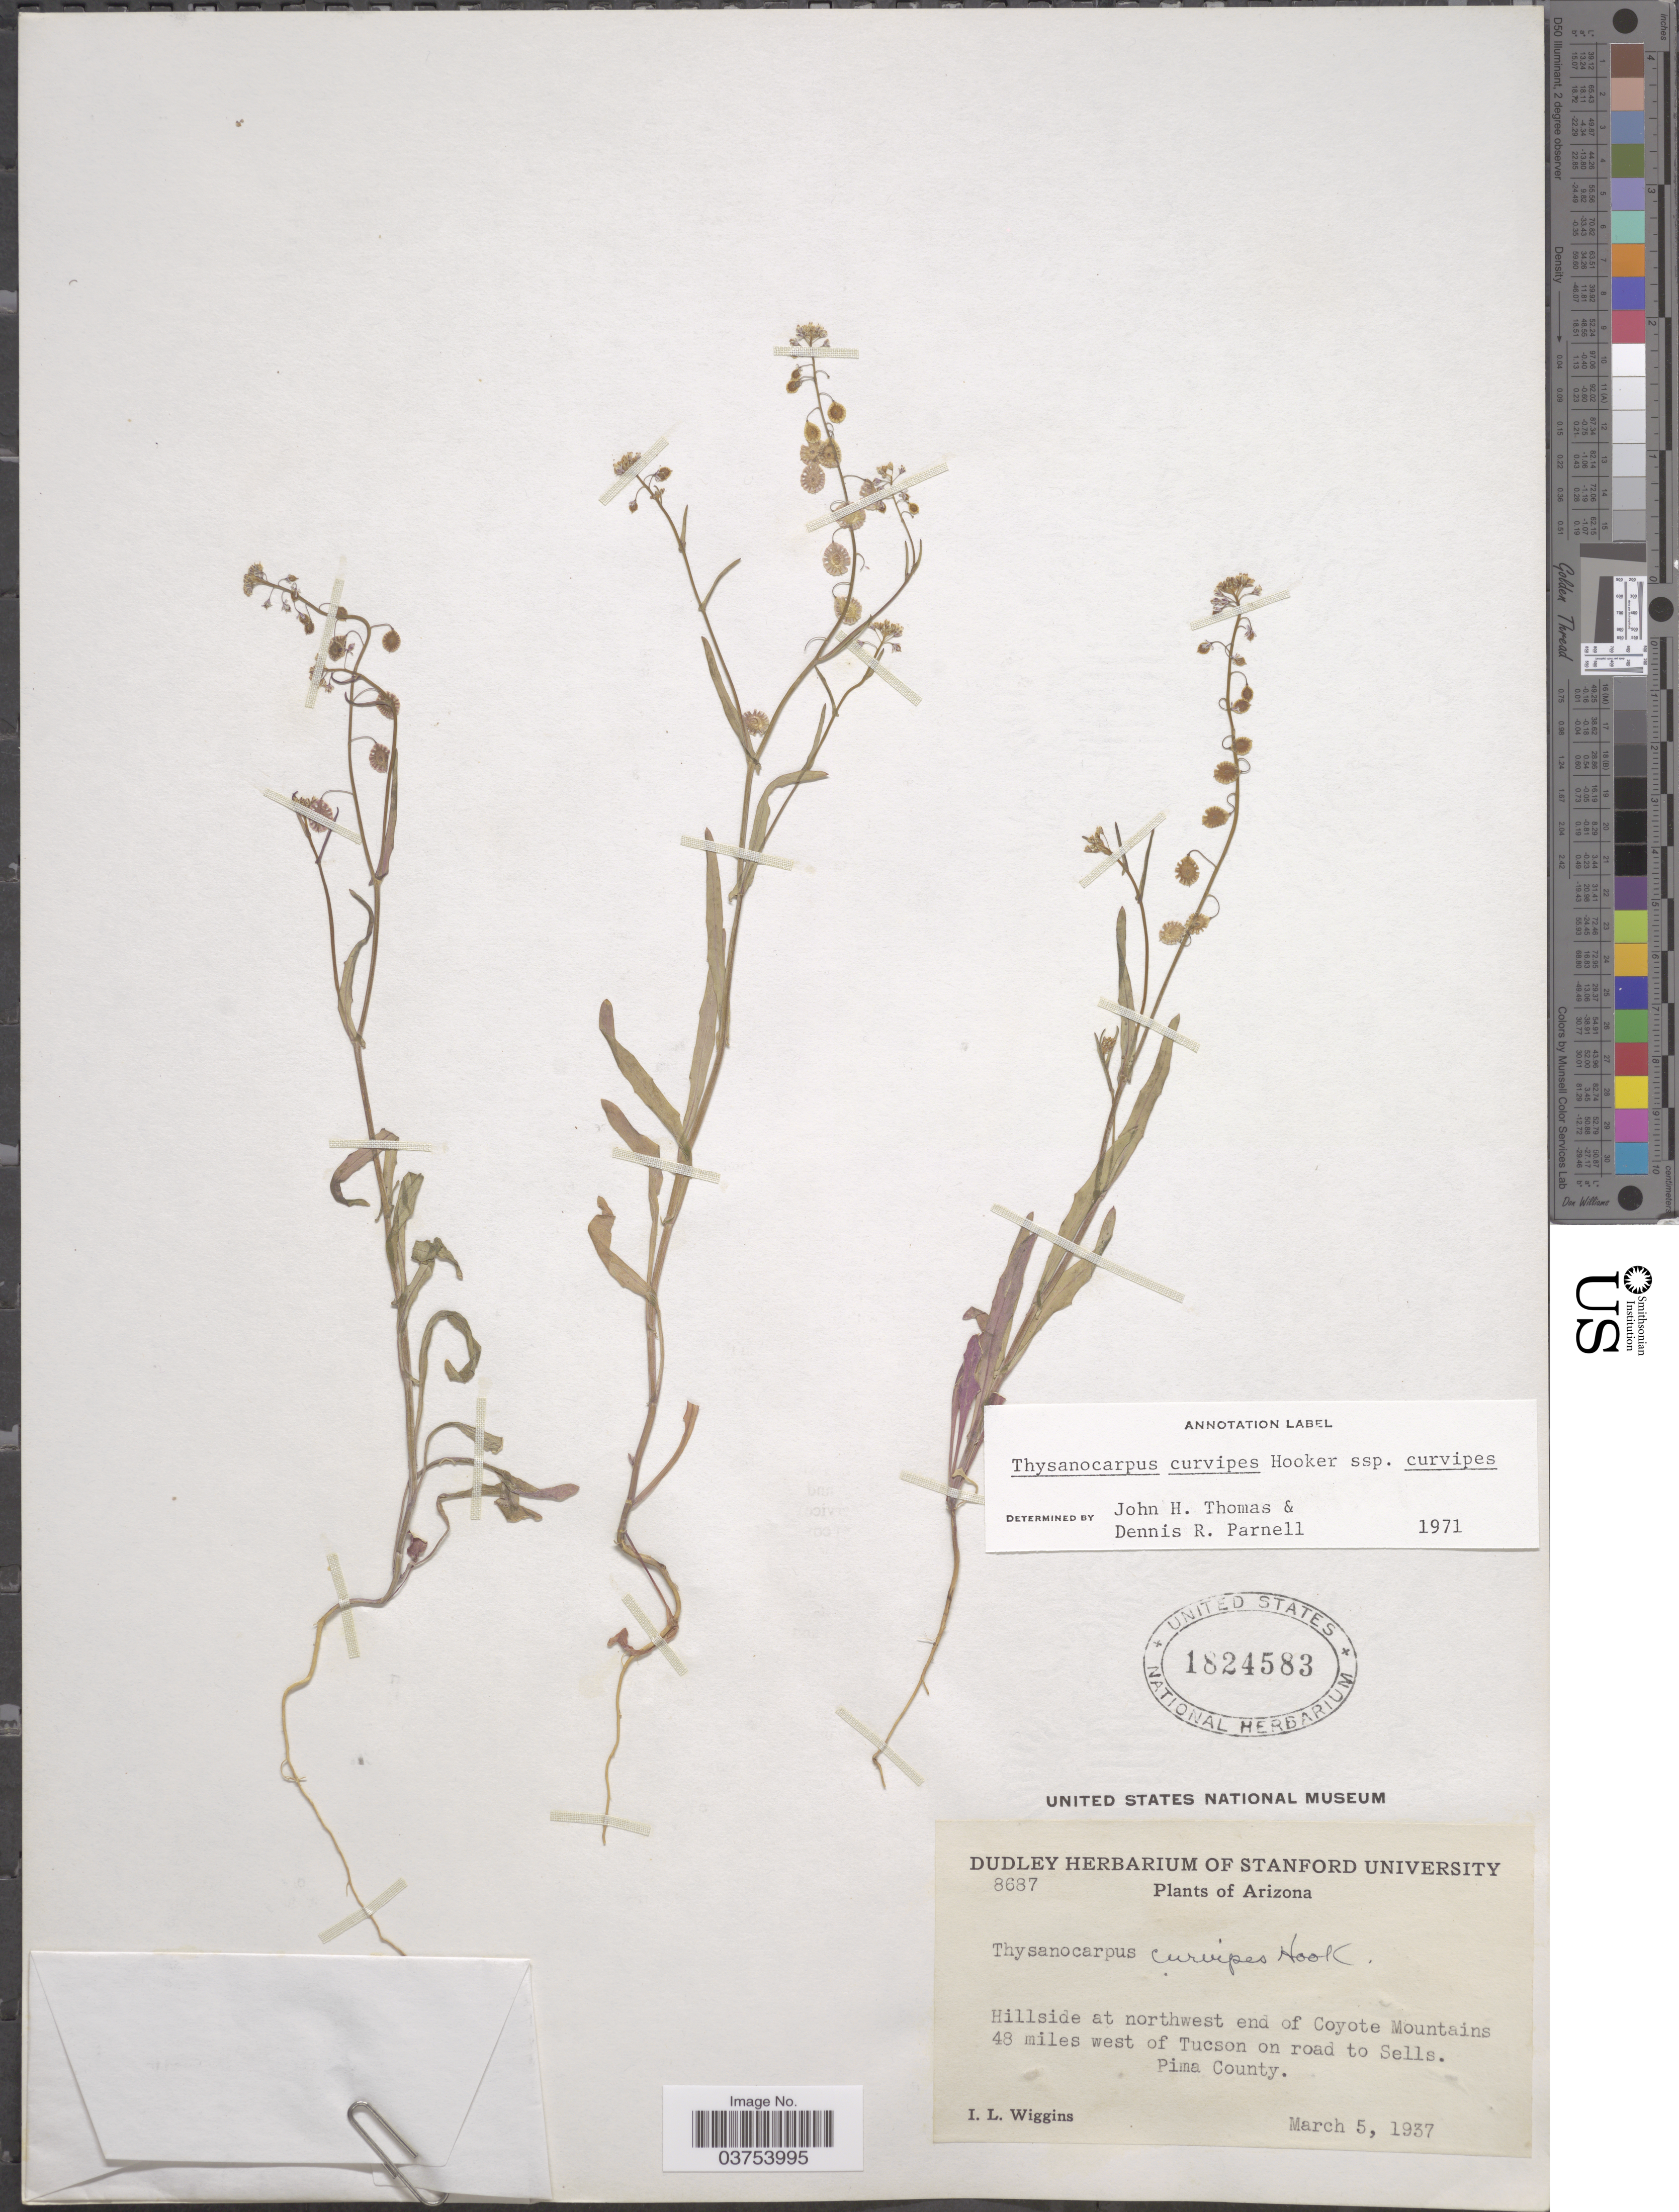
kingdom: Plantae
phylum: Tracheophyta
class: Magnoliopsida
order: Brassicales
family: Brassicaceae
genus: Thysanocarpus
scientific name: Thysanocarpus curvipes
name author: Hook.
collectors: I. L. Wiggins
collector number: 8687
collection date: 1937-03-05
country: United States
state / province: Arizona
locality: Hillside at northwest end of Coyote Mountains 48 miles west of Tucson on road to Sells. Pima County.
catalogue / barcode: US 1824583